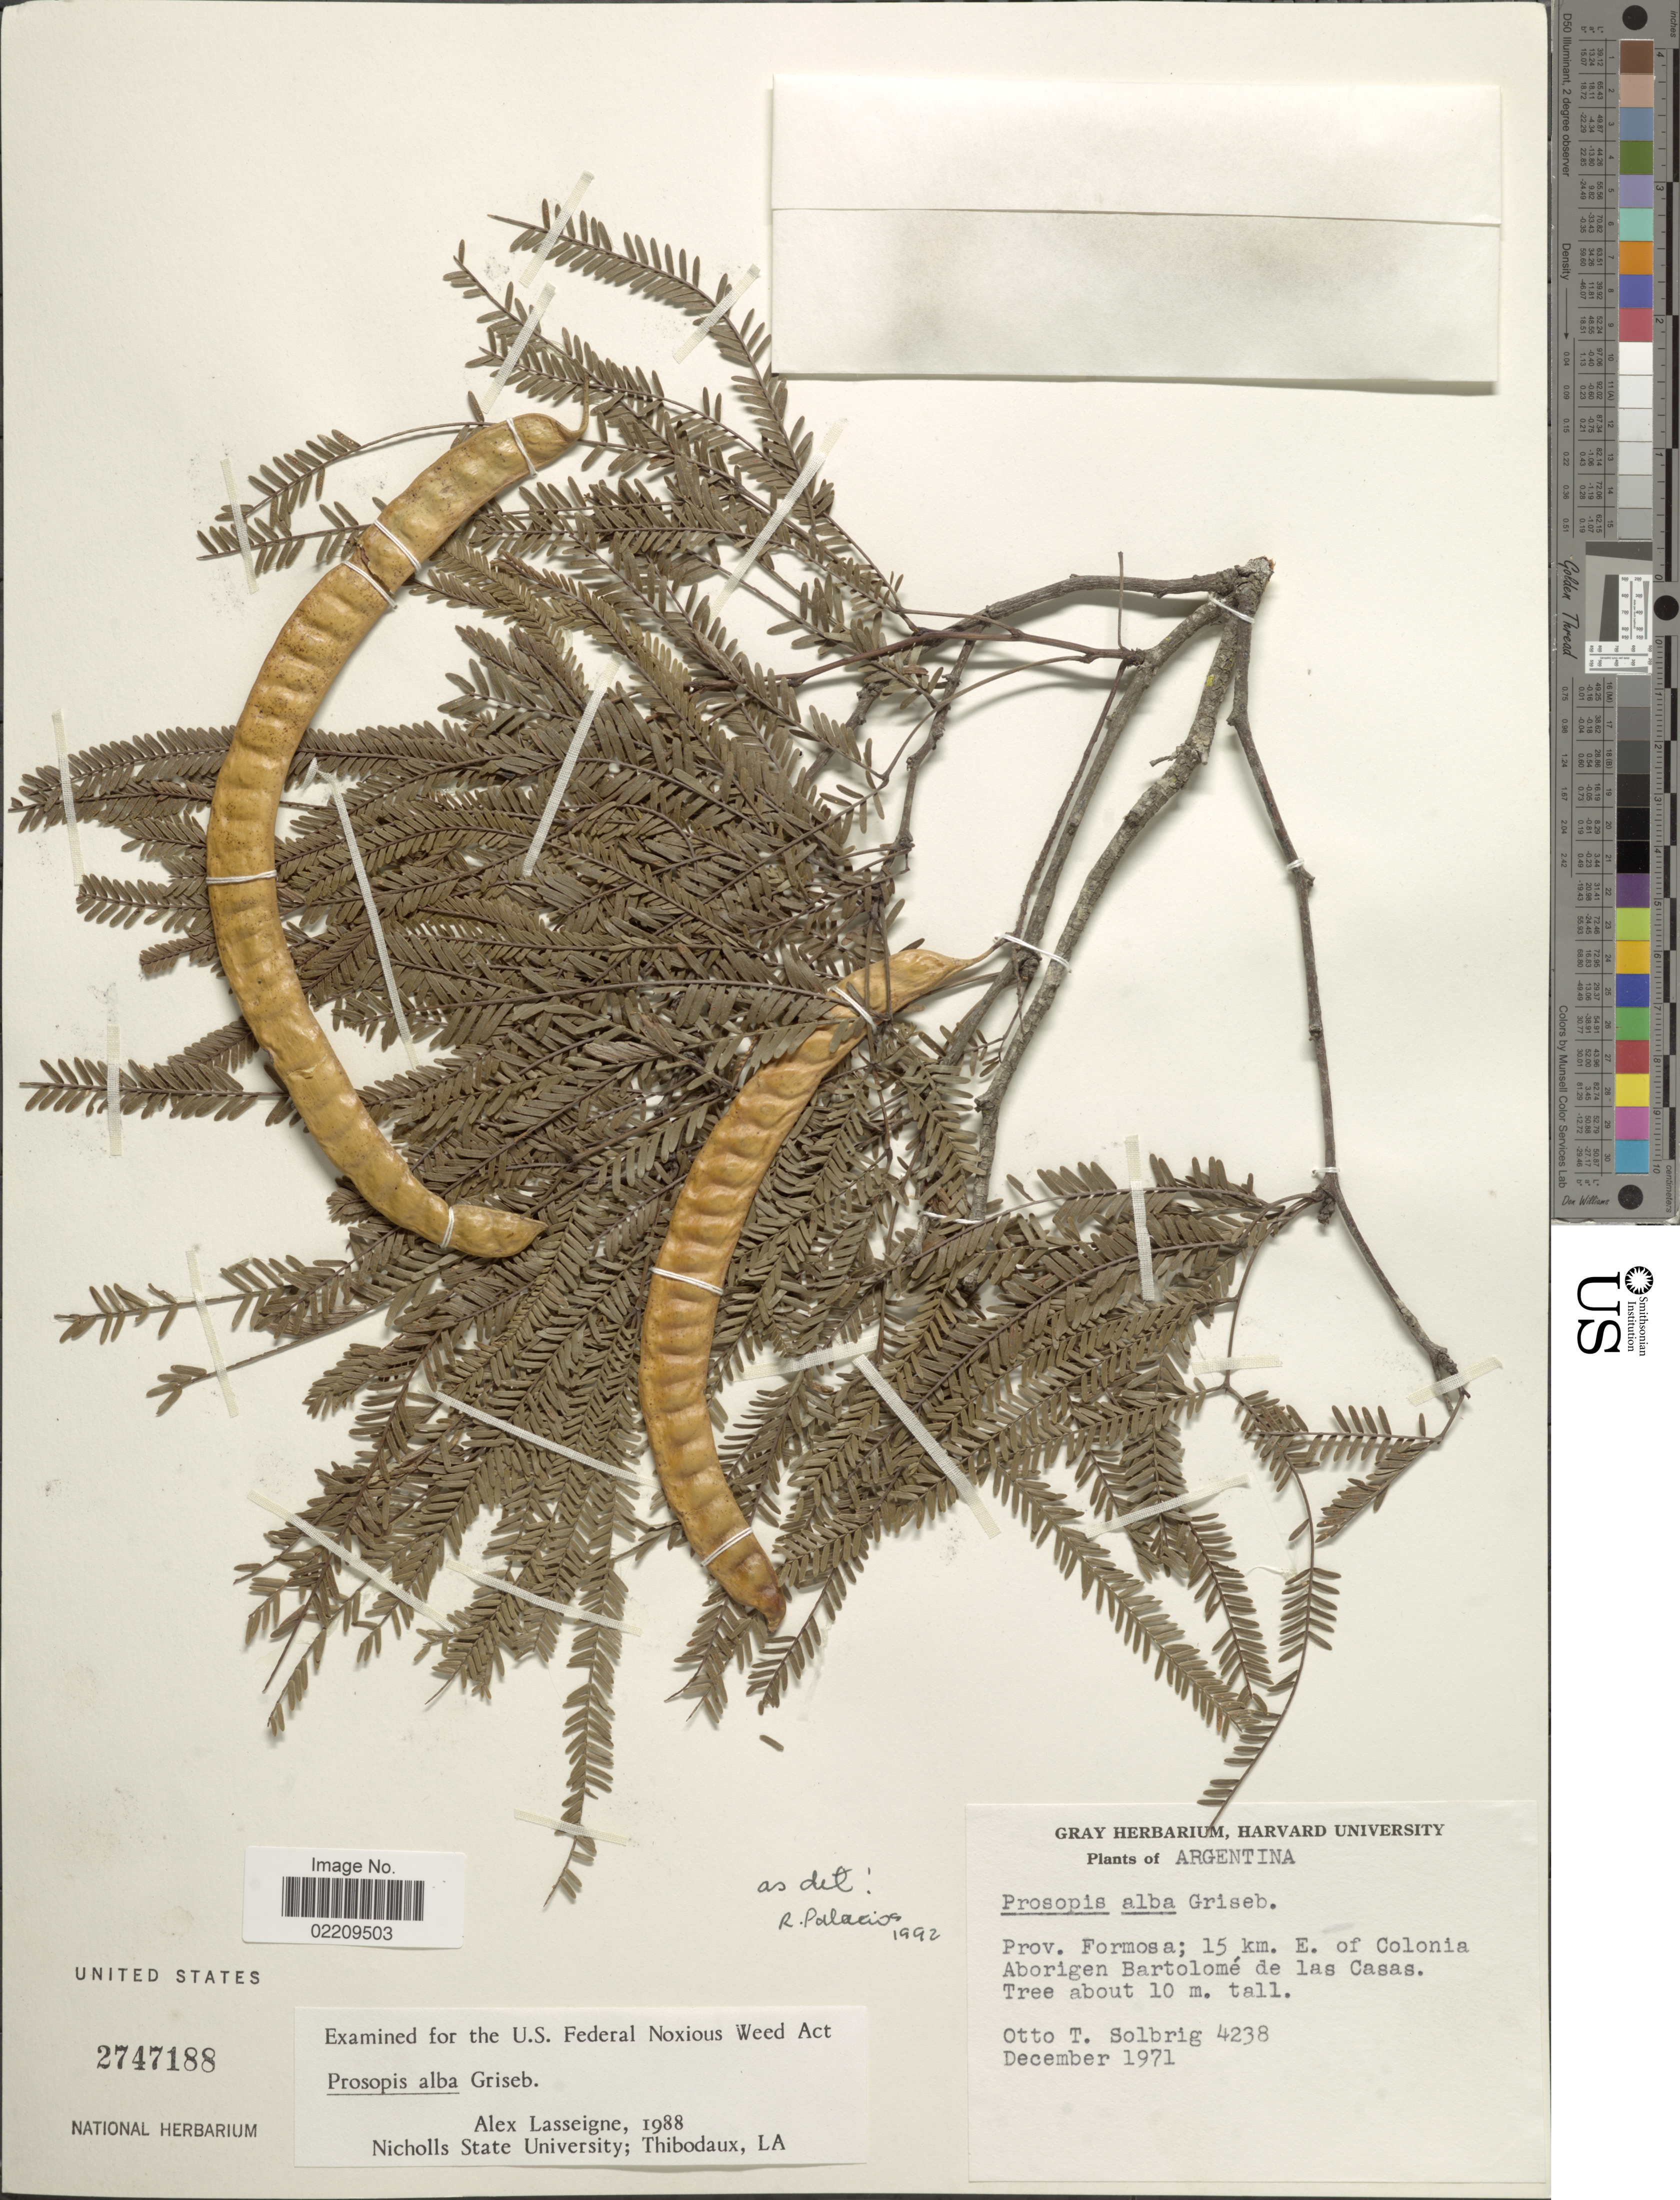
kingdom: Plantae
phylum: Tracheophyta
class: Magnoliopsida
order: Fabales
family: Fabaceae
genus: Neltuma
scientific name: Neltuma alba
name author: (Griseb.) C. E. Hughes & G.P. Lewis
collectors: O. T. Solbrig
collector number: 4238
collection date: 1971-12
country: Argentina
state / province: Formosa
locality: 15 km. E. of Colonia. Aborigen Bartolome de las Casas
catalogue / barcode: US 2747188